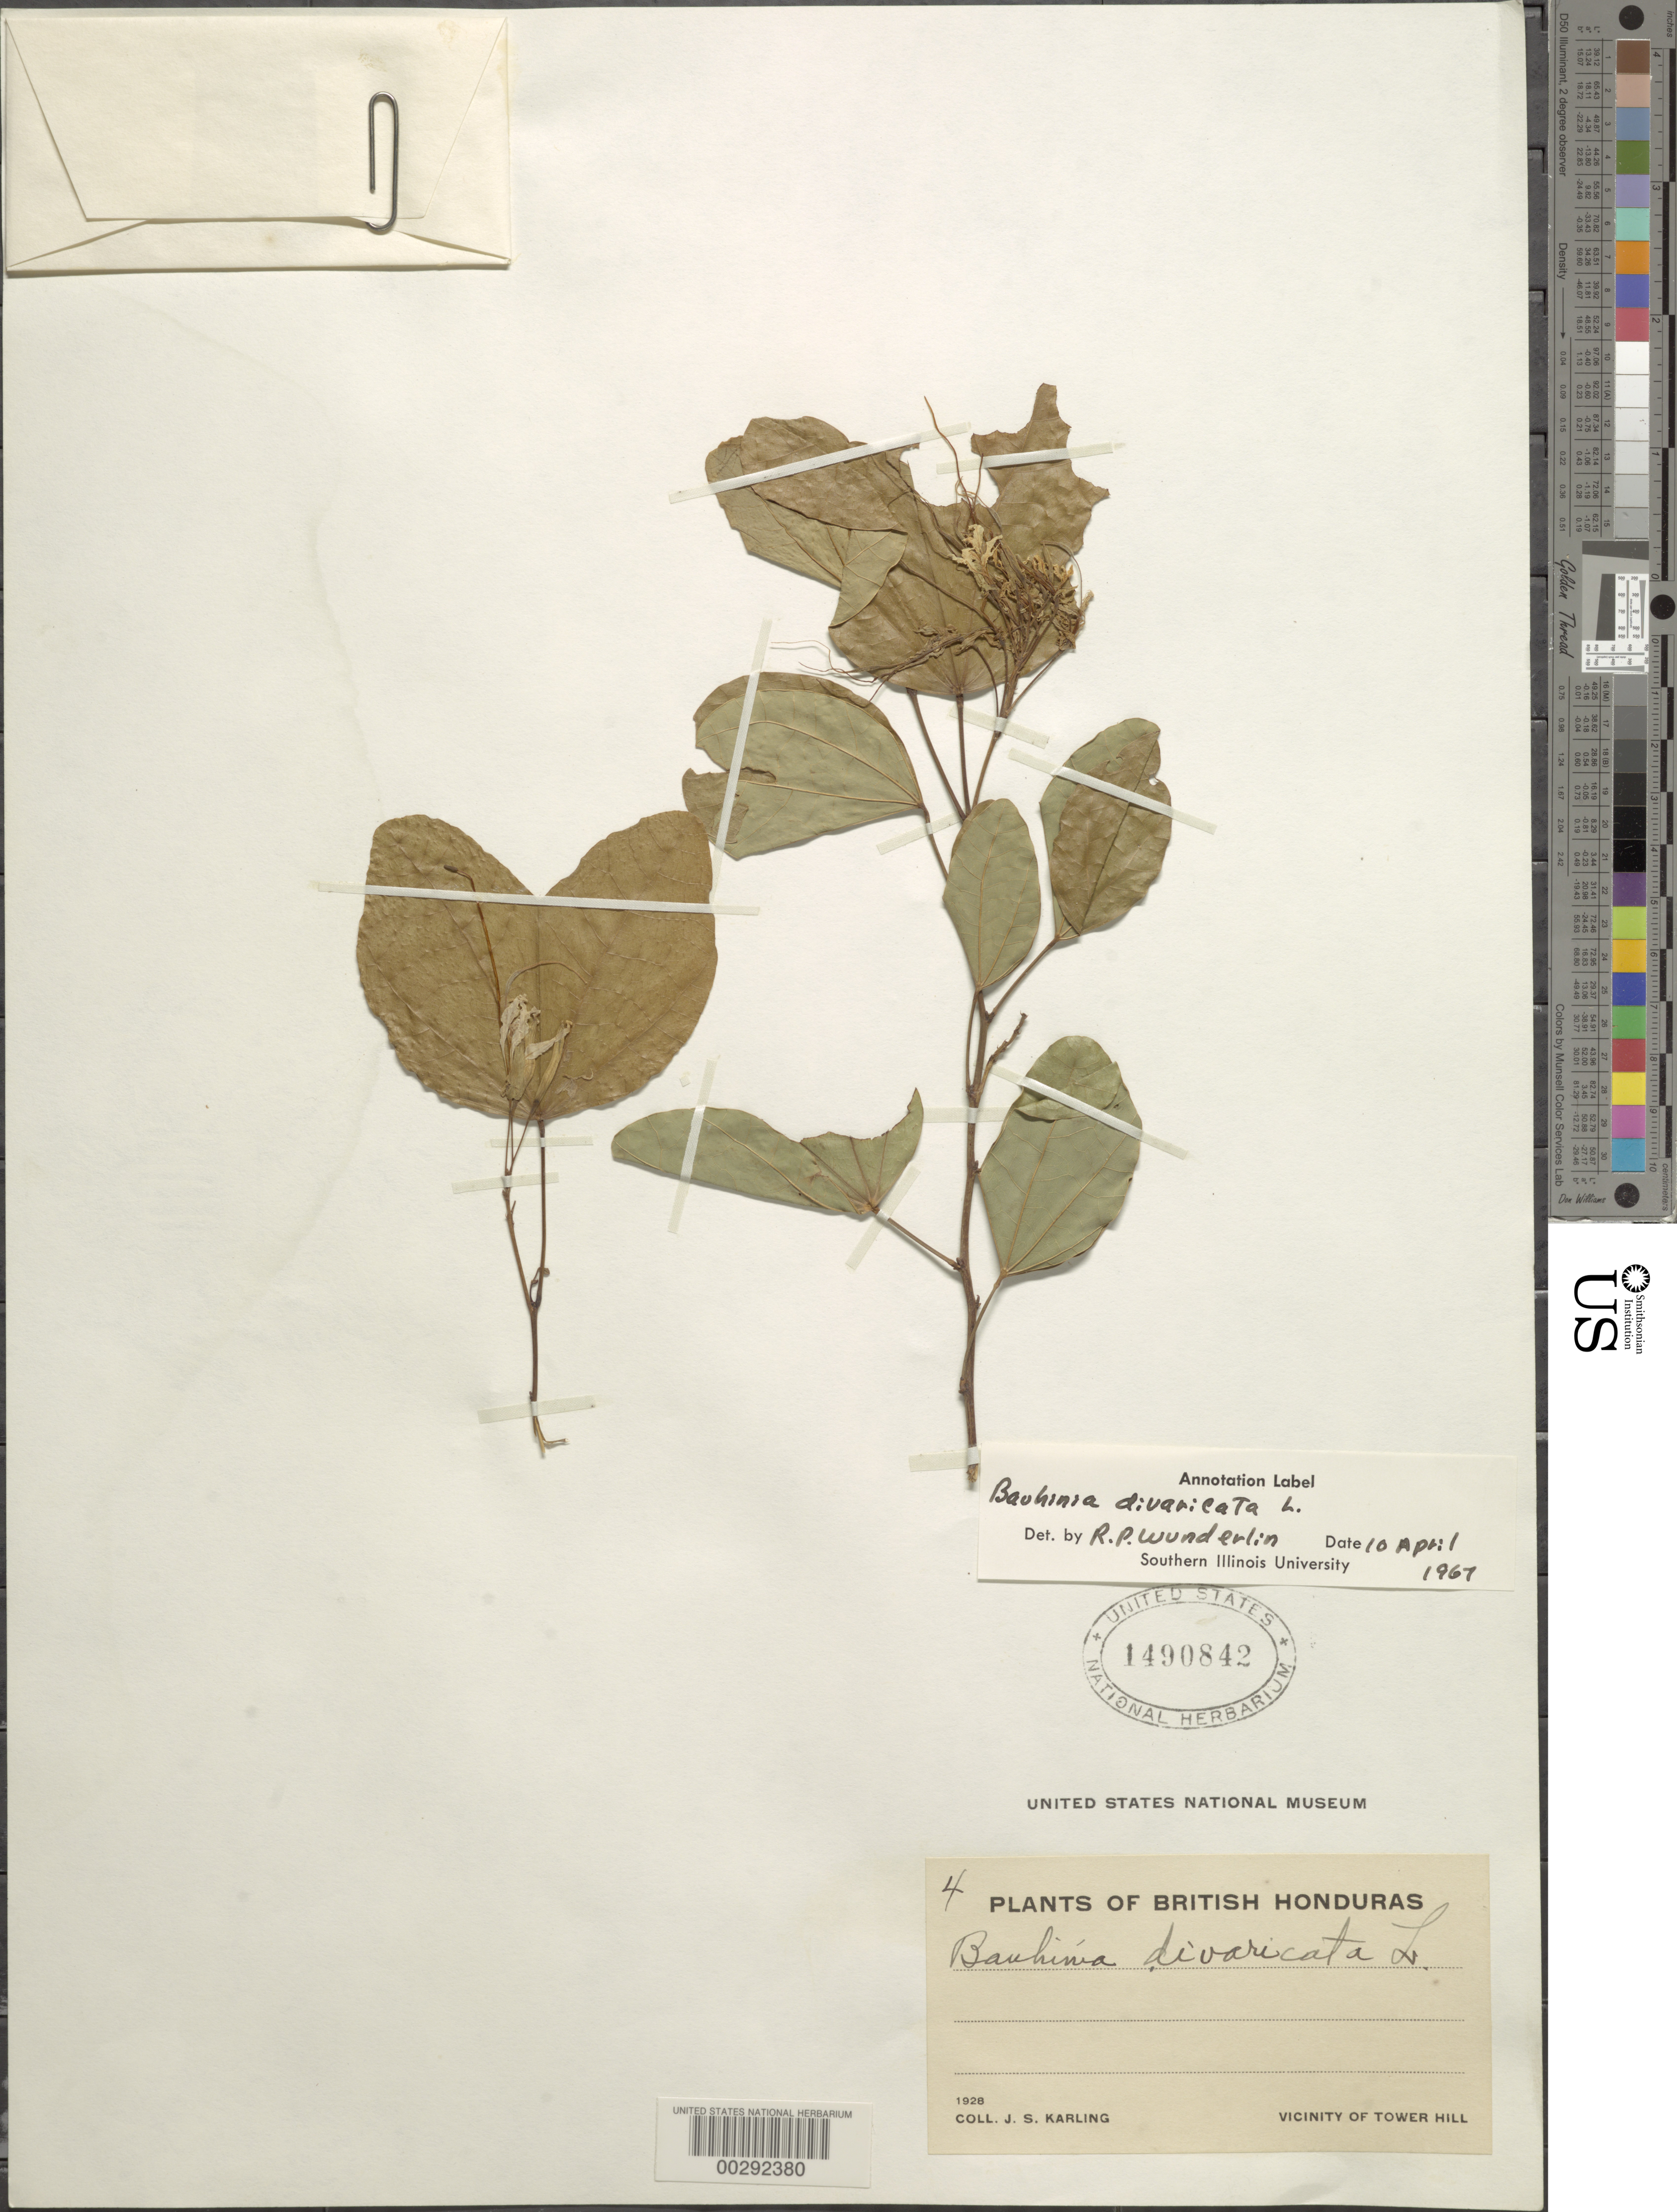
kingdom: Plantae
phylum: Tracheophyta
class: Magnoliopsida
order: Fabales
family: Fabaceae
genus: Bauhinia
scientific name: Bauhinia divaricata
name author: L.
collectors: J. Karling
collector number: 4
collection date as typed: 1928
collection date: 1928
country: Belize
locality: Vicinity of Tower Hill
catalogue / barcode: US 1490842